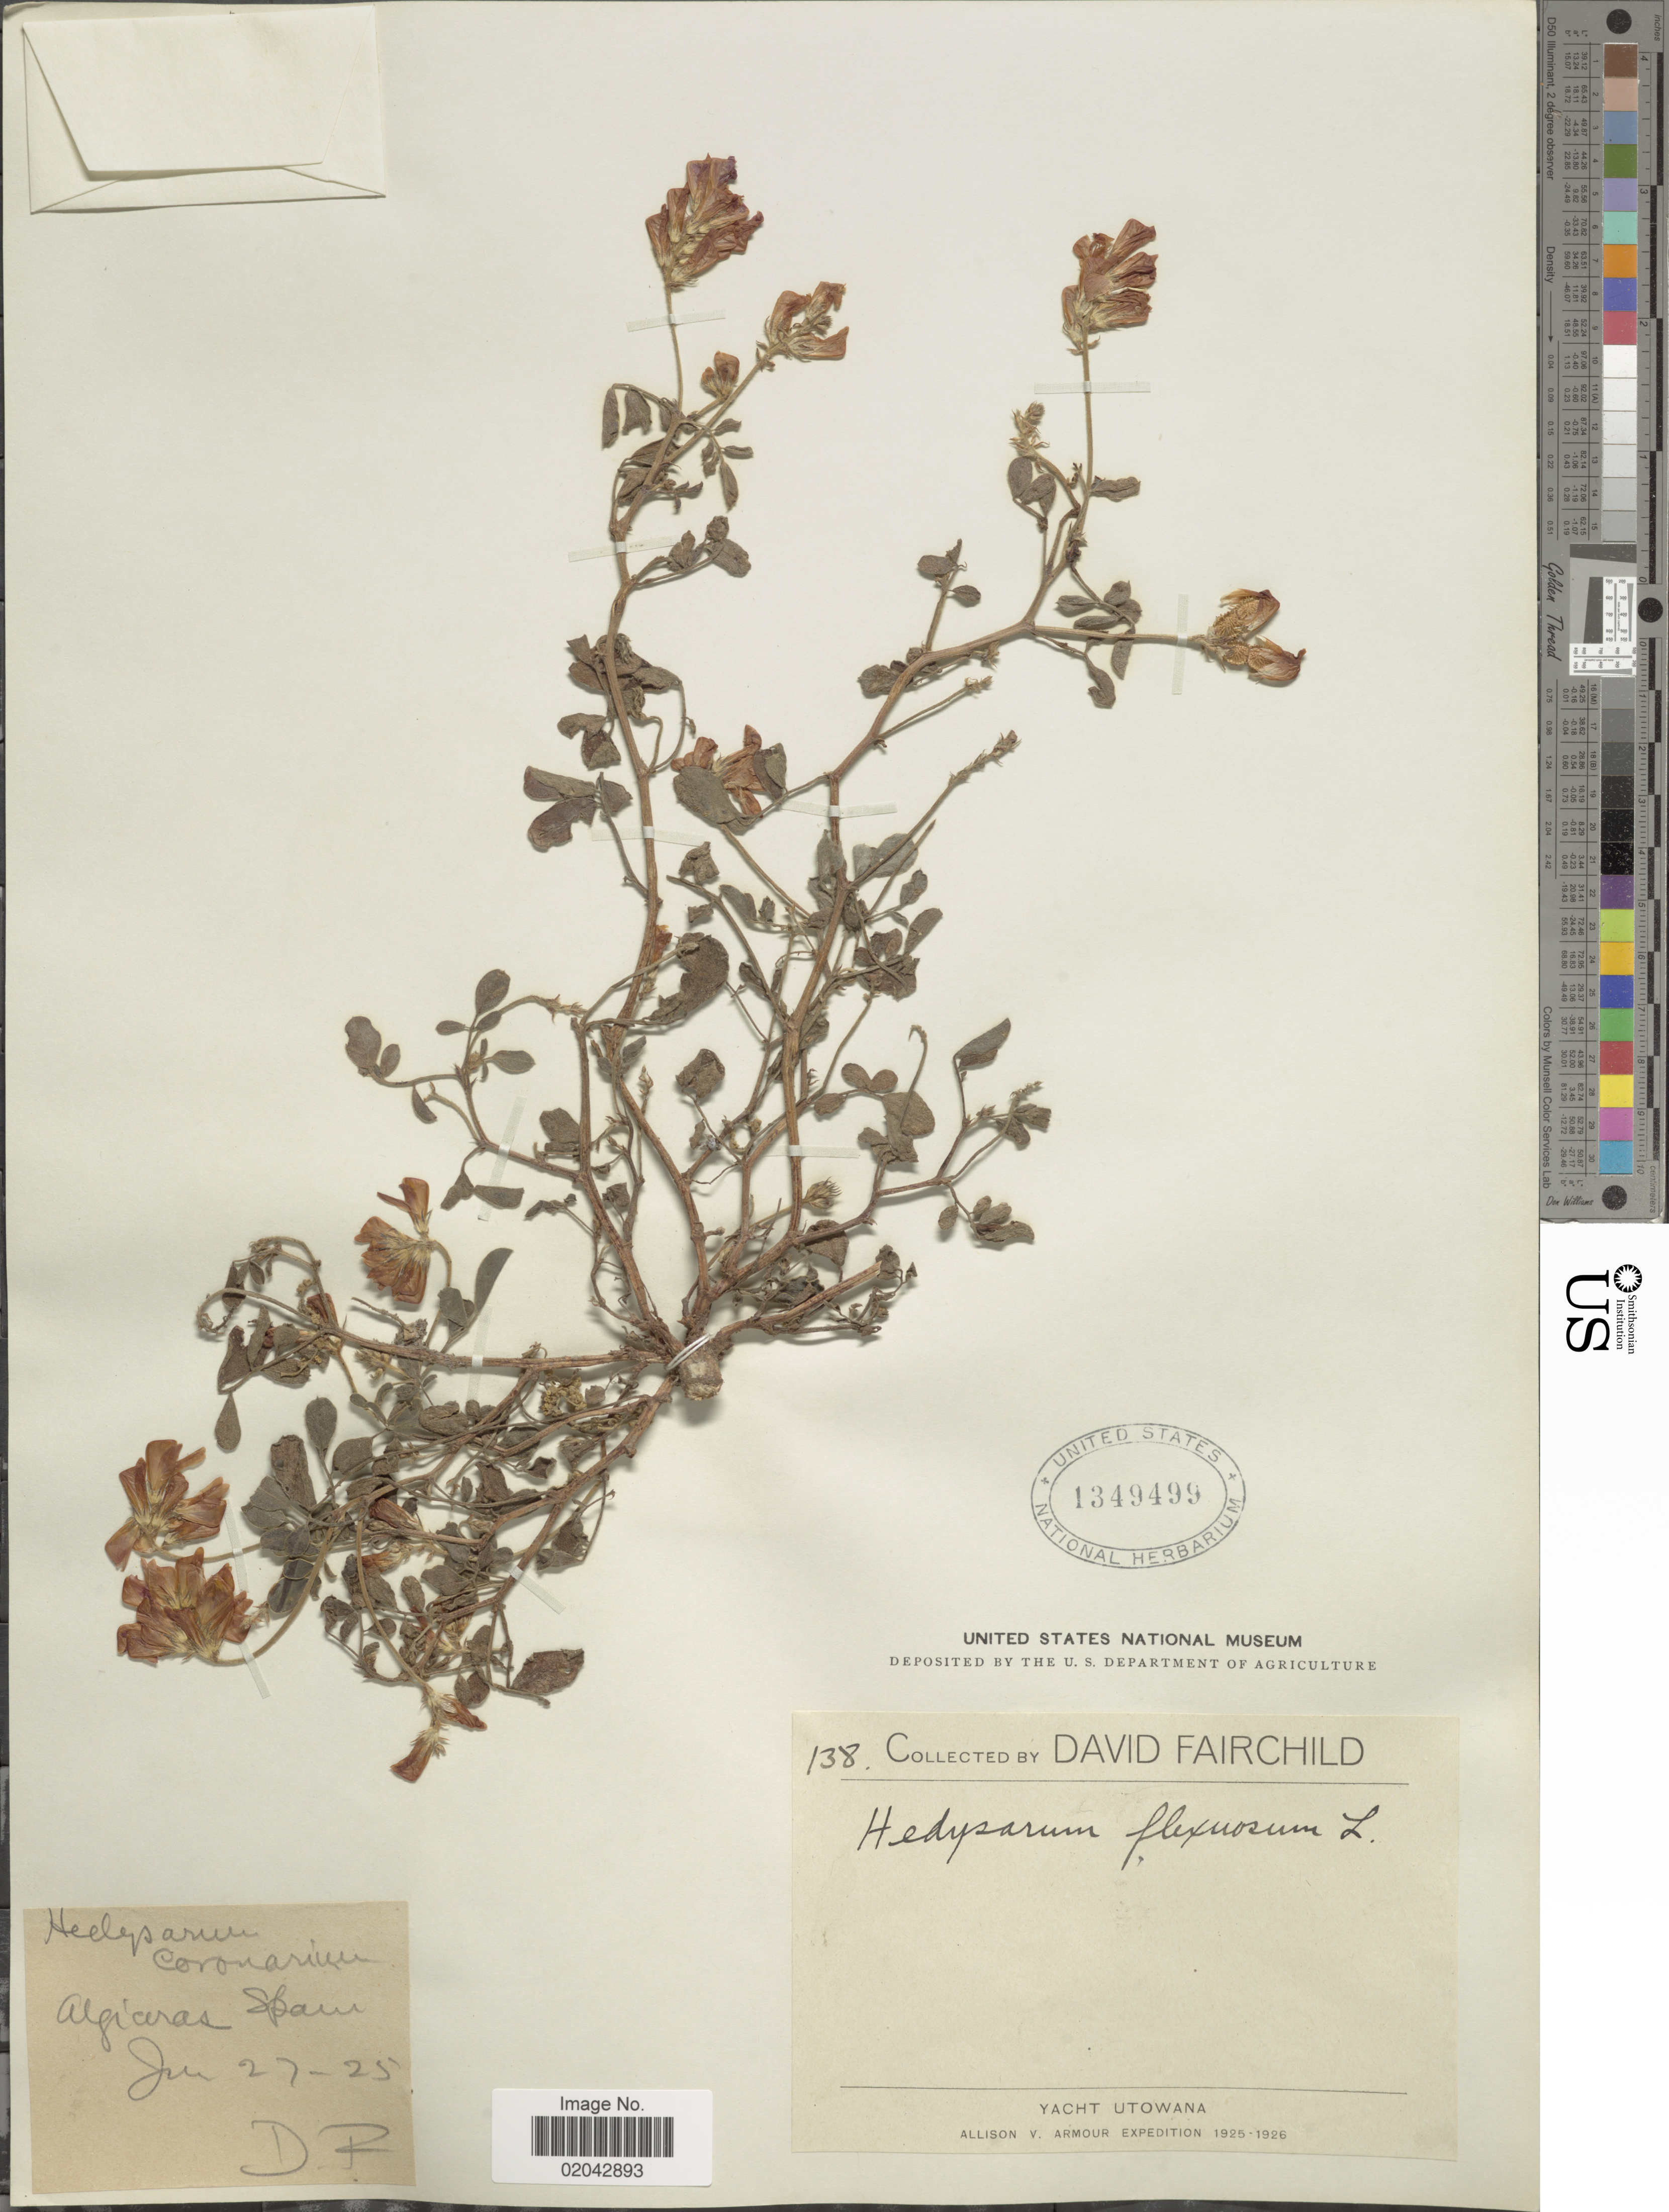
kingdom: Plantae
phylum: Tracheophyta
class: Magnoliopsida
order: Fabales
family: Fabaceae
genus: Sulla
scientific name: Sulla flexuosa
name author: (L.) Medik.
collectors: D. Fairchild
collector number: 138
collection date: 1925-06-27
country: Spain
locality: Algiceras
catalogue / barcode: US 1349499